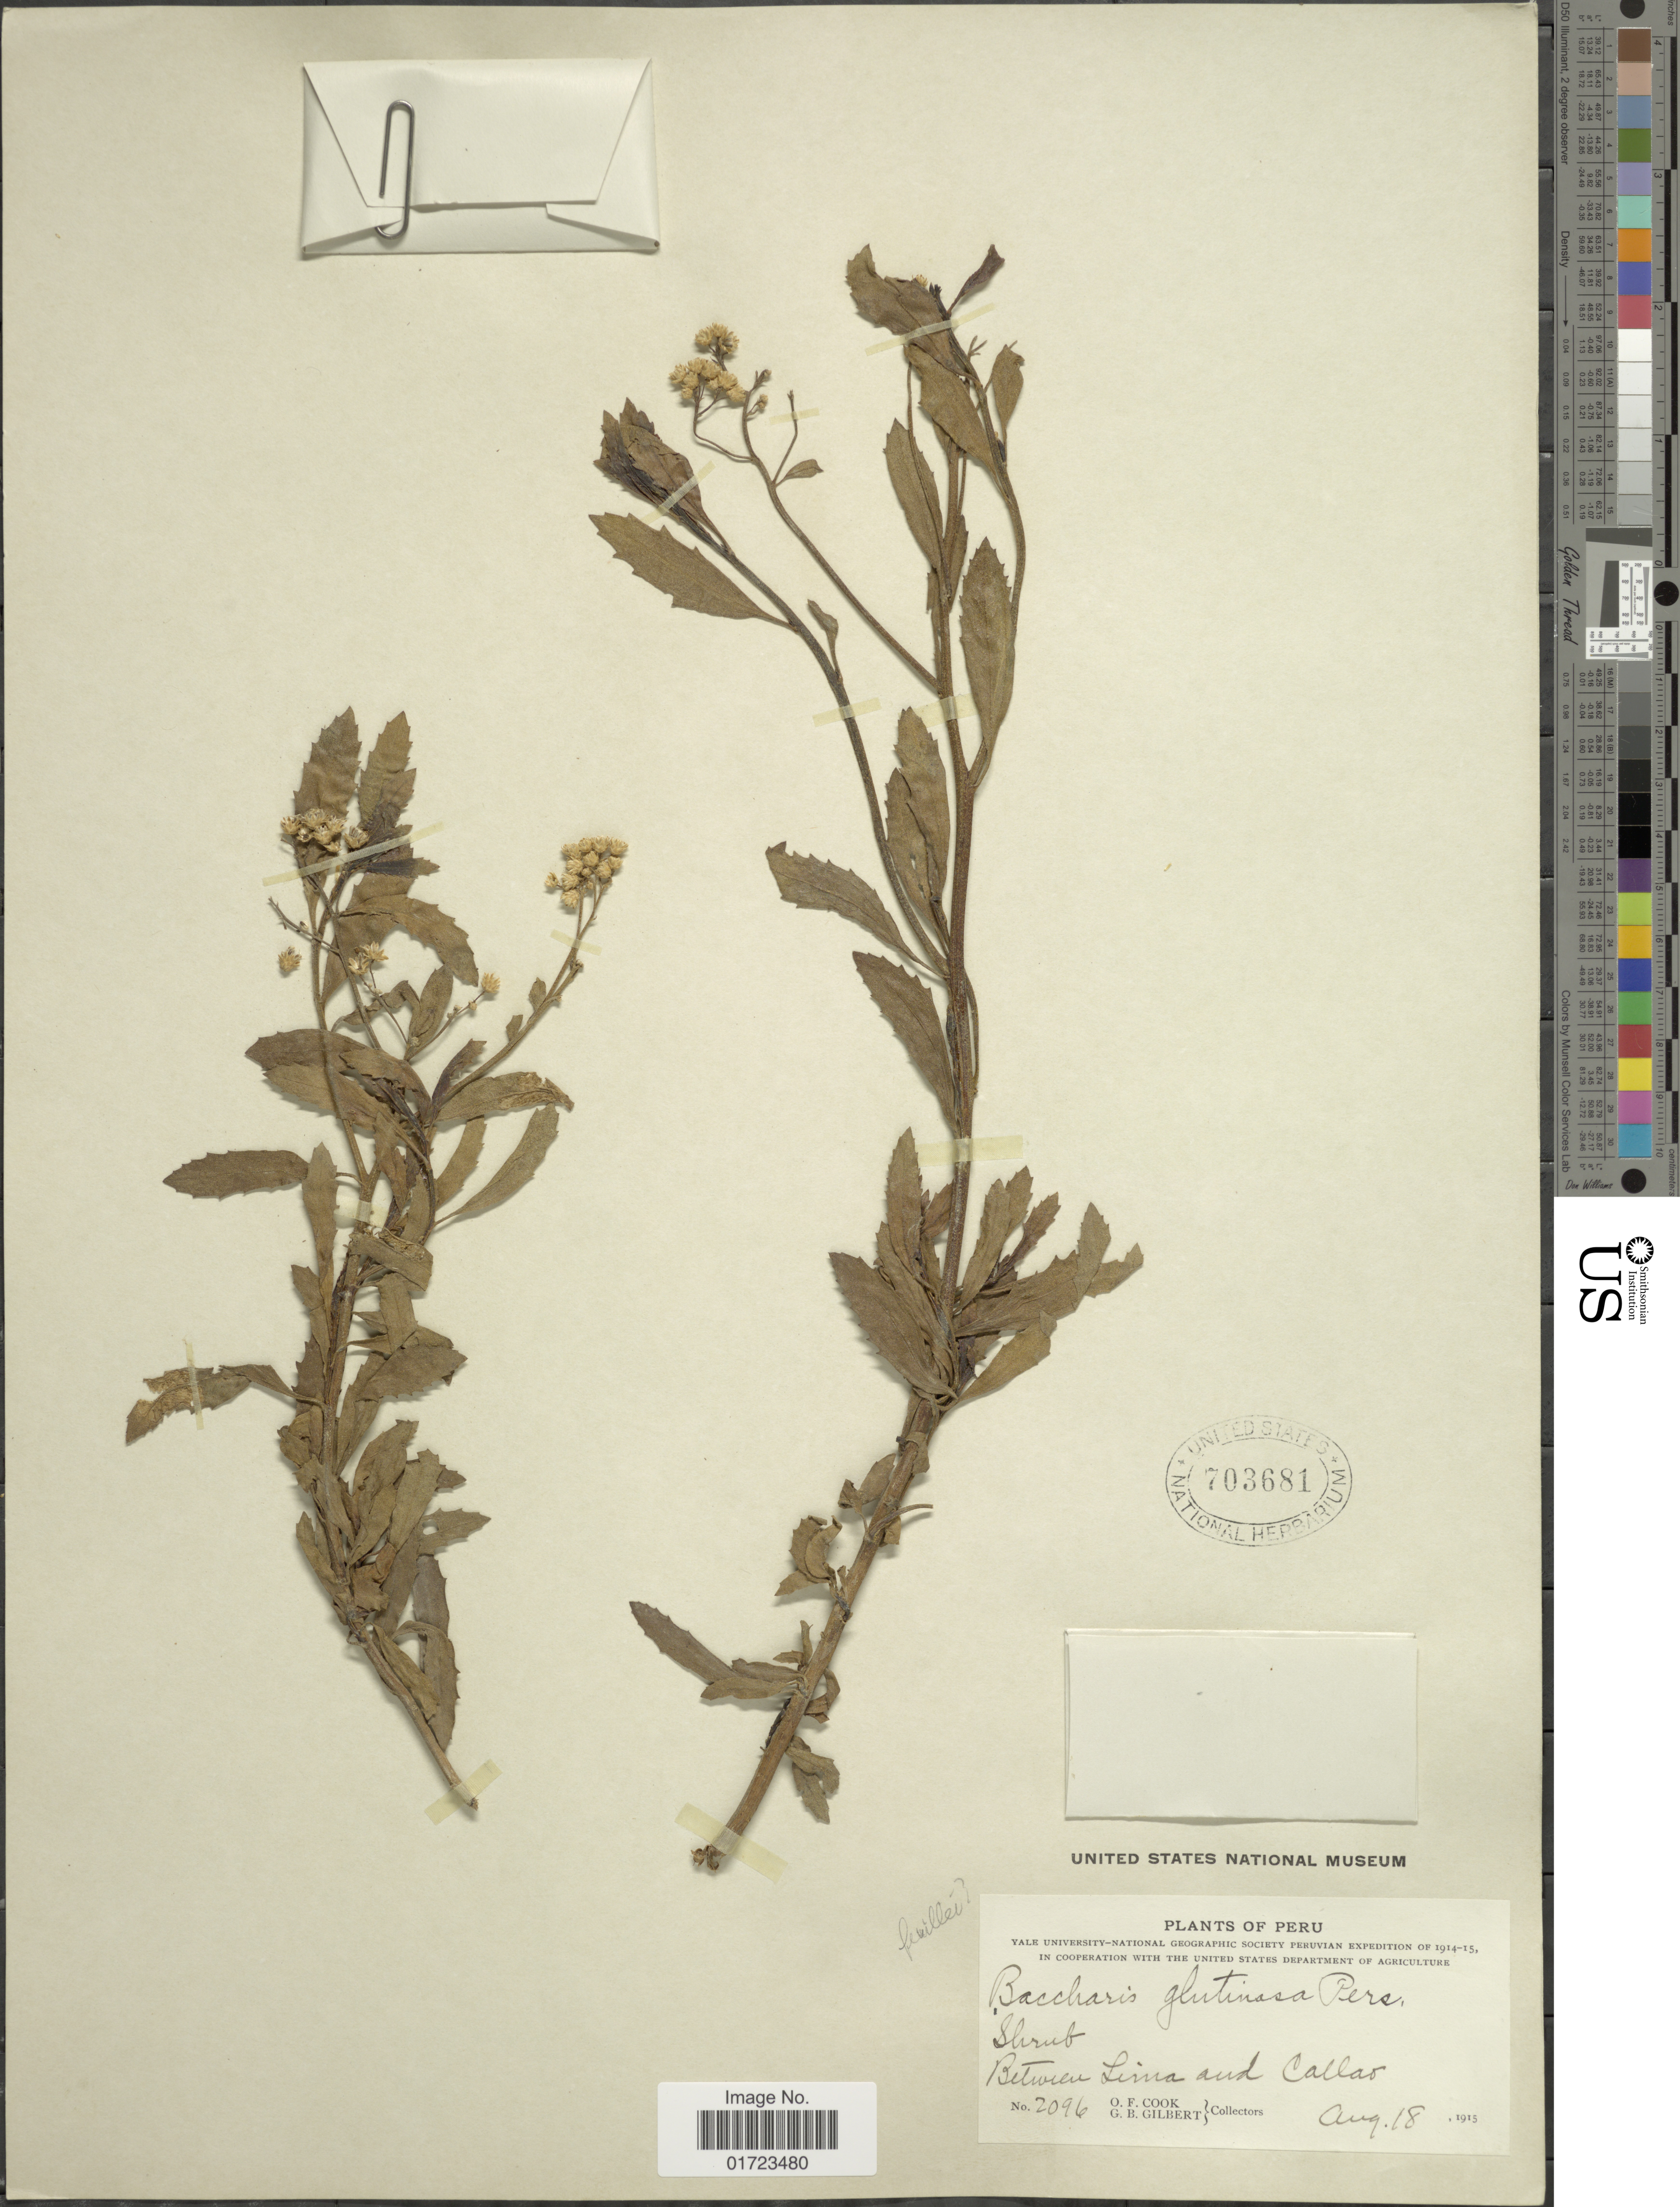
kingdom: Plantae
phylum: Tracheophyta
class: Magnoliopsida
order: Asterales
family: Asteraceae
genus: Baccharis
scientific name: Baccharis scandens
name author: (Ruiz & Pav.) Pers.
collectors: O. F. Cook & G. B. Gilbert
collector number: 2096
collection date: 1915-08-18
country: Peru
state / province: Lima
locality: Peru, Between Lima and Caldas.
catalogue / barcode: US 703681